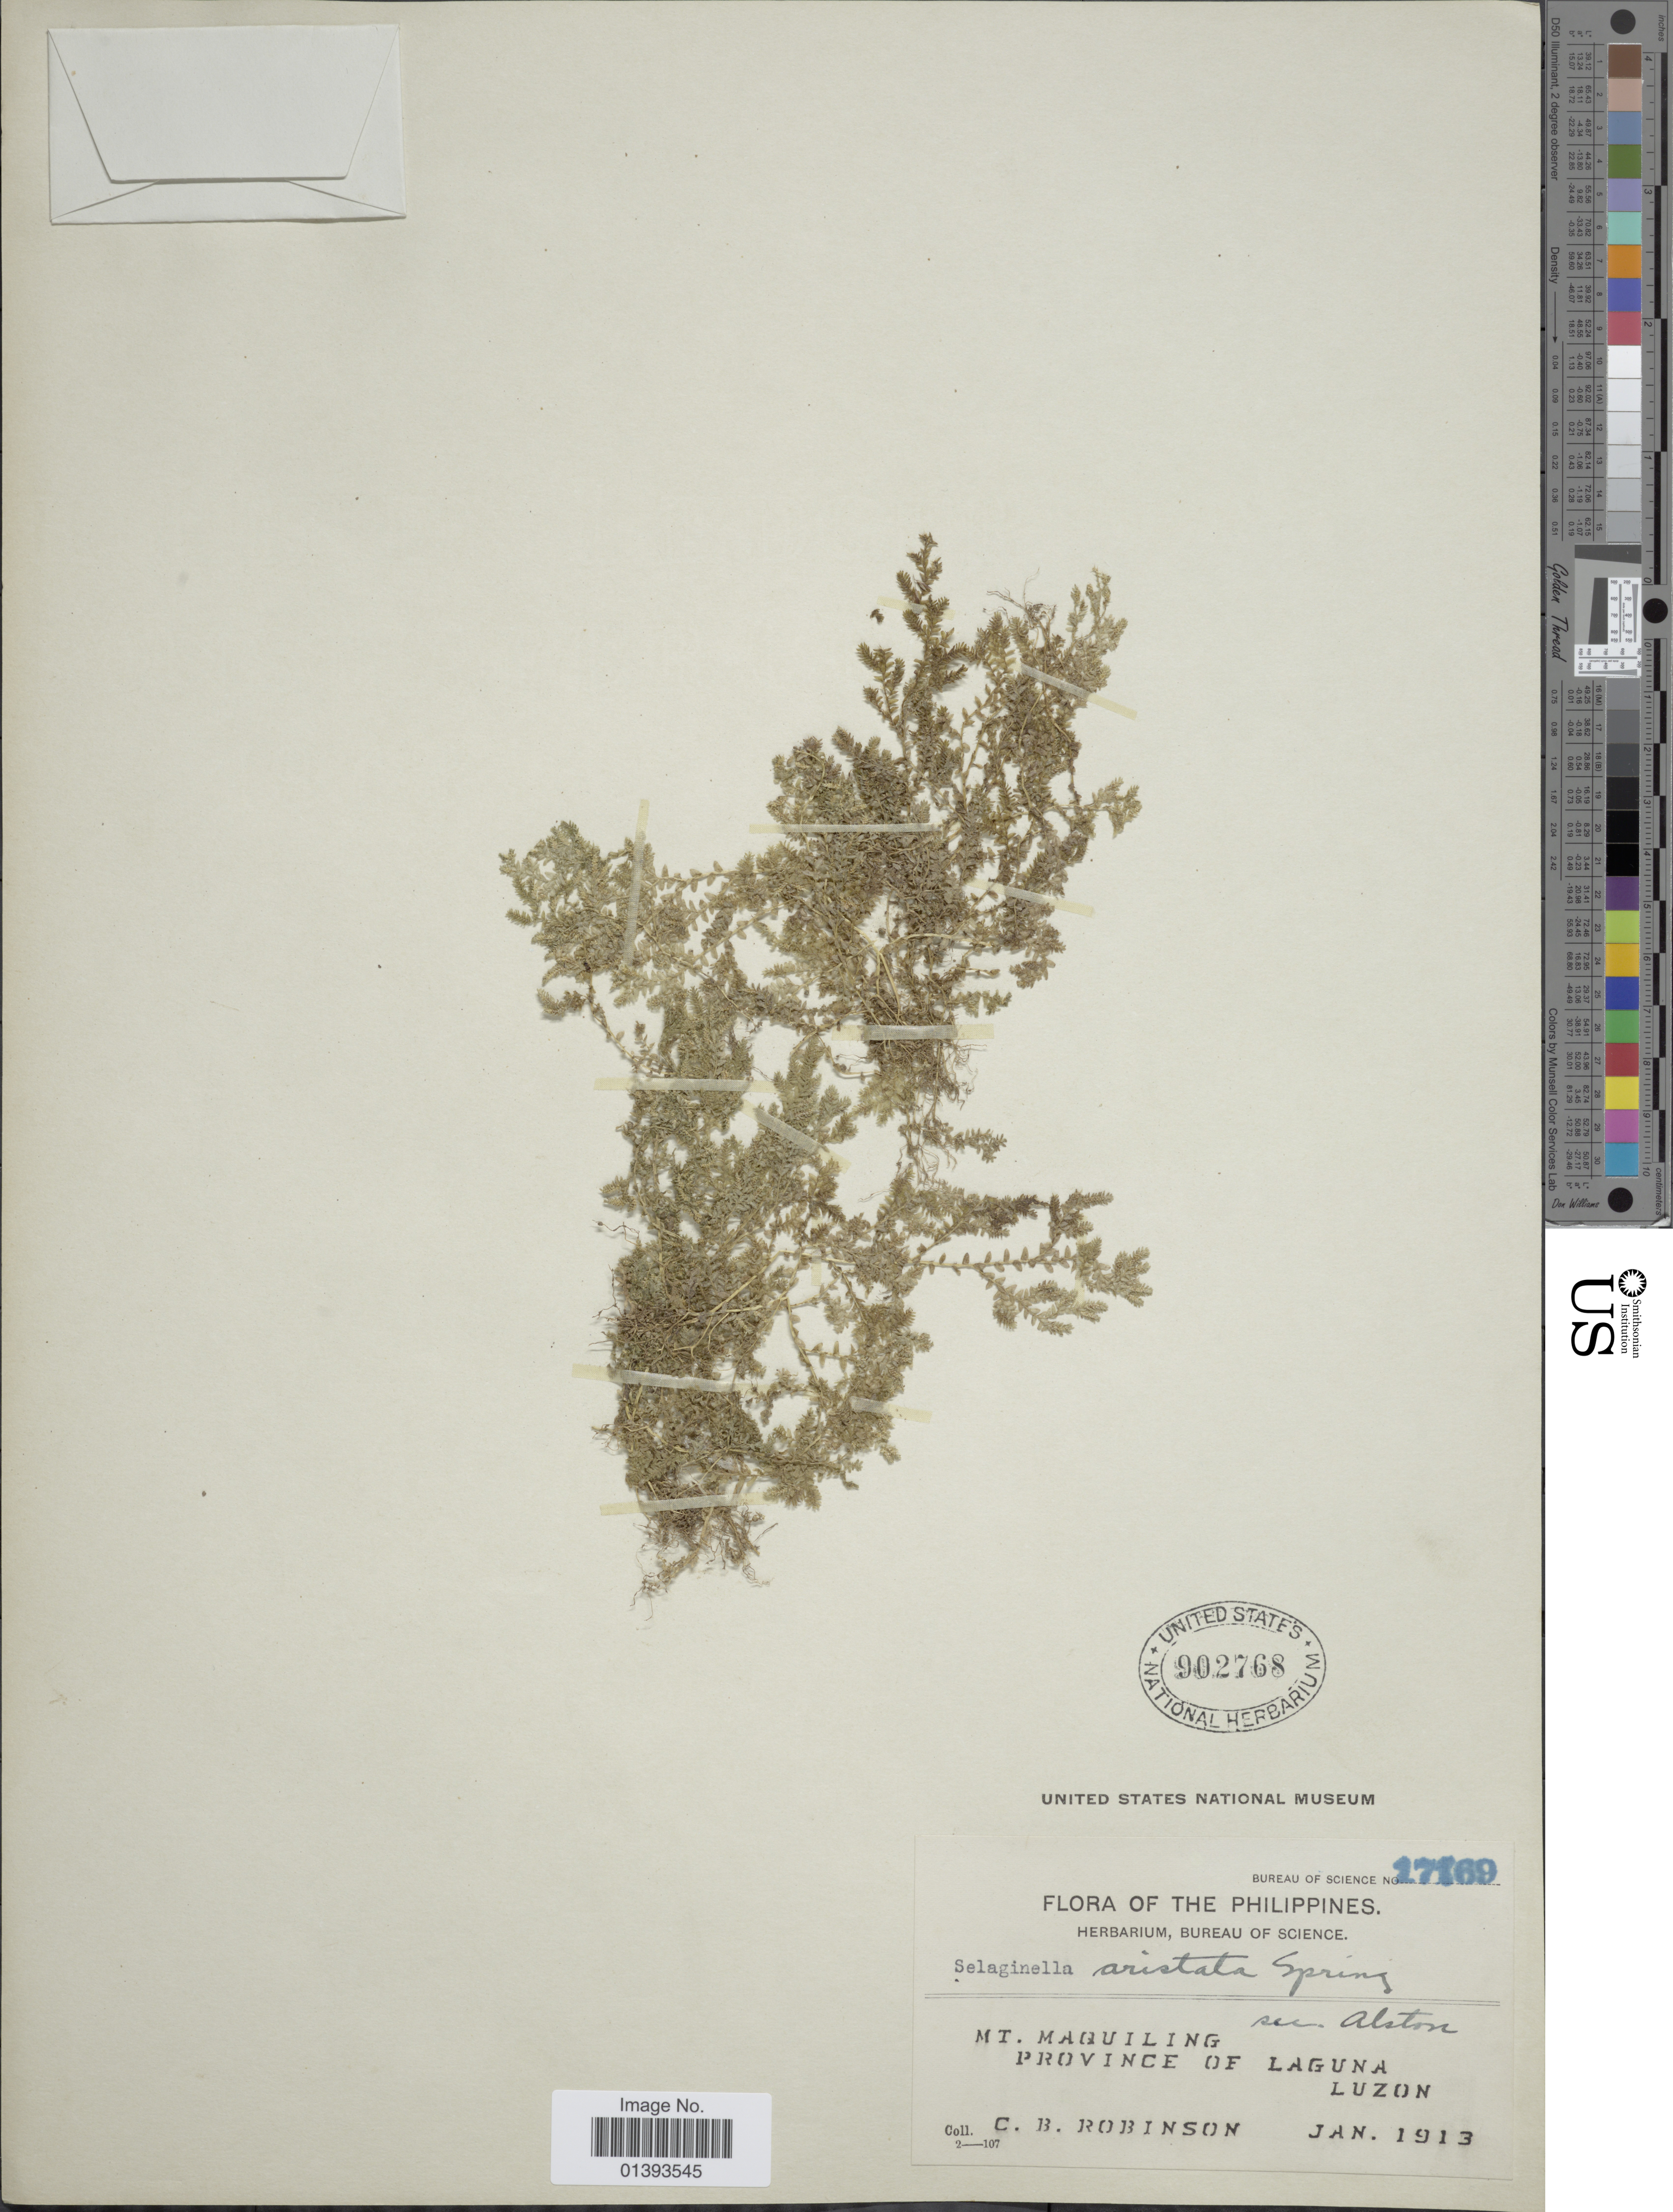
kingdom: Plantae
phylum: Tracheophyta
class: Lycopodiopsida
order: Selaginellales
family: Selaginellaceae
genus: Selaginella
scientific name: Selaginella aristata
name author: Spring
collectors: C. Robinson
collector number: Bureau of Science 17169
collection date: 1913-01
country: Philippines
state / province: Central Luzon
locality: Mt. Maquiling, province of Laguna, Luzon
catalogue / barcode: US 902768